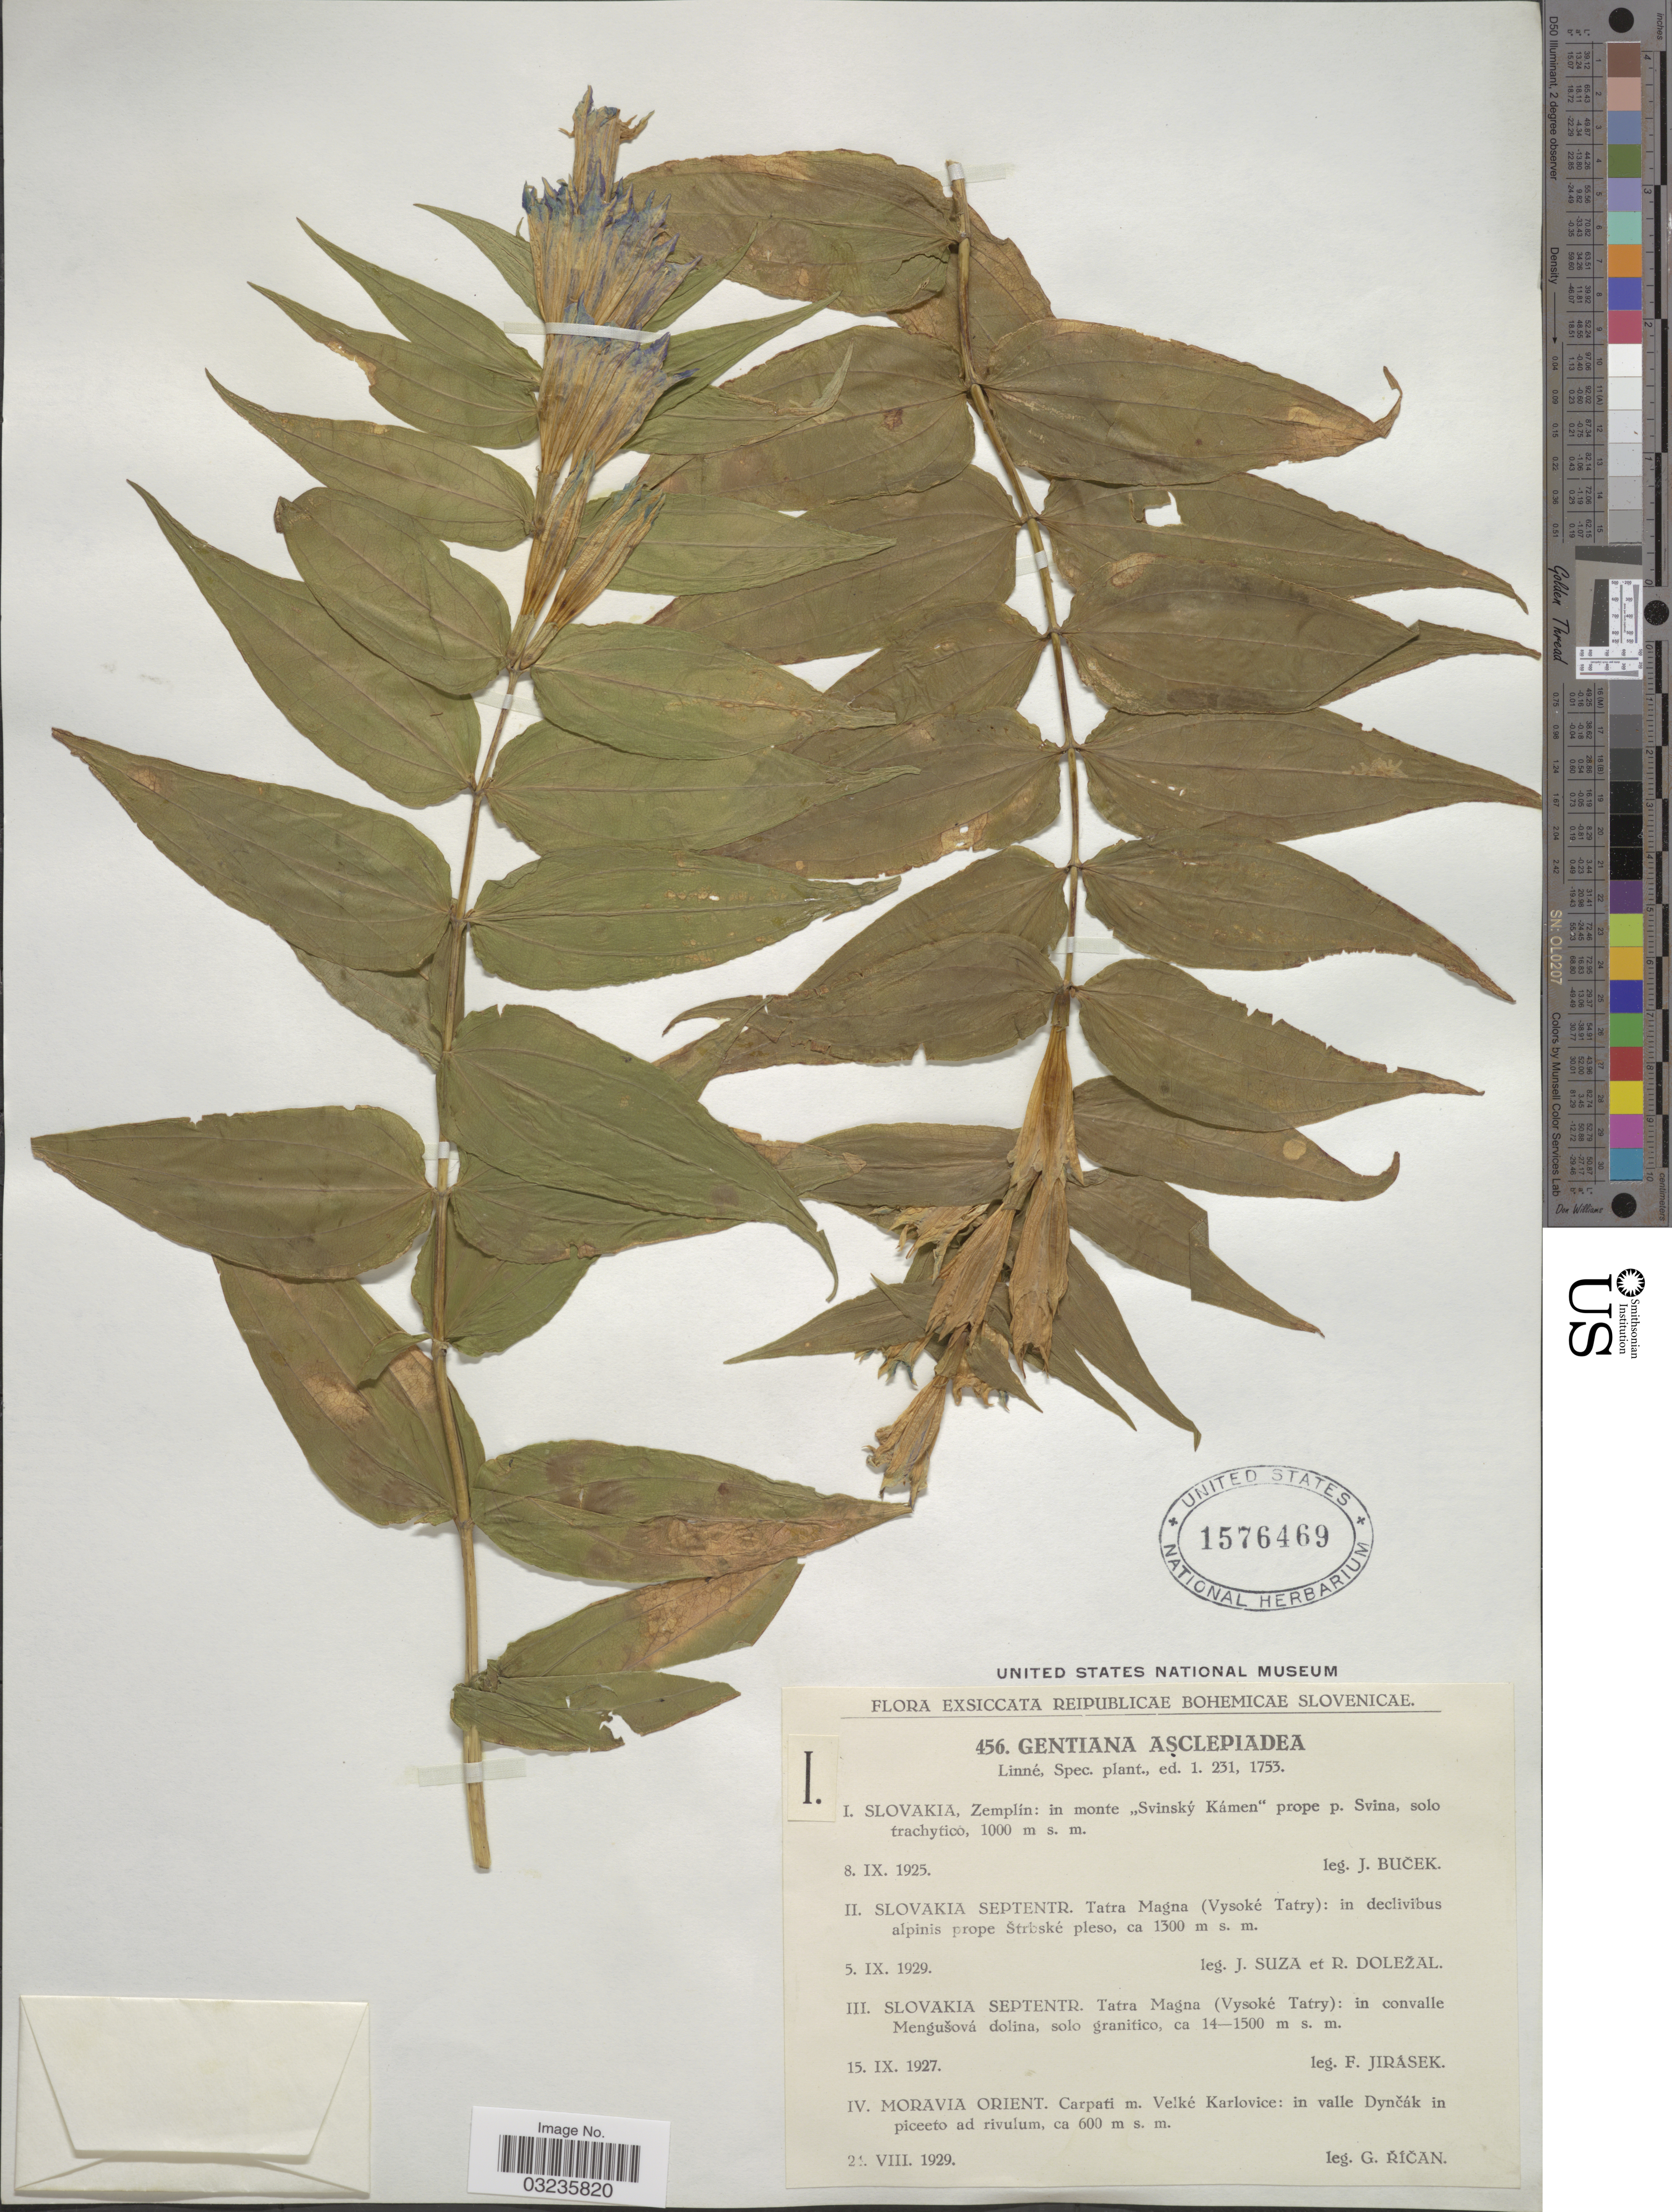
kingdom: Plantae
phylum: Tracheophyta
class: Magnoliopsida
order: Gentianales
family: Gentianaceae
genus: Gentiana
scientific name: Gentiana asclepiadea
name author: L.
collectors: J. Bucek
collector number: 456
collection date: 1925-09-08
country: Slovakia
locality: Reipublicae Bohemicae Slovenicae. Slovakia, Zemplín: in monte "Svinský Kámen" prope p. Svina, solo trachytico.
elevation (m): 1000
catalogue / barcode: US 1576469